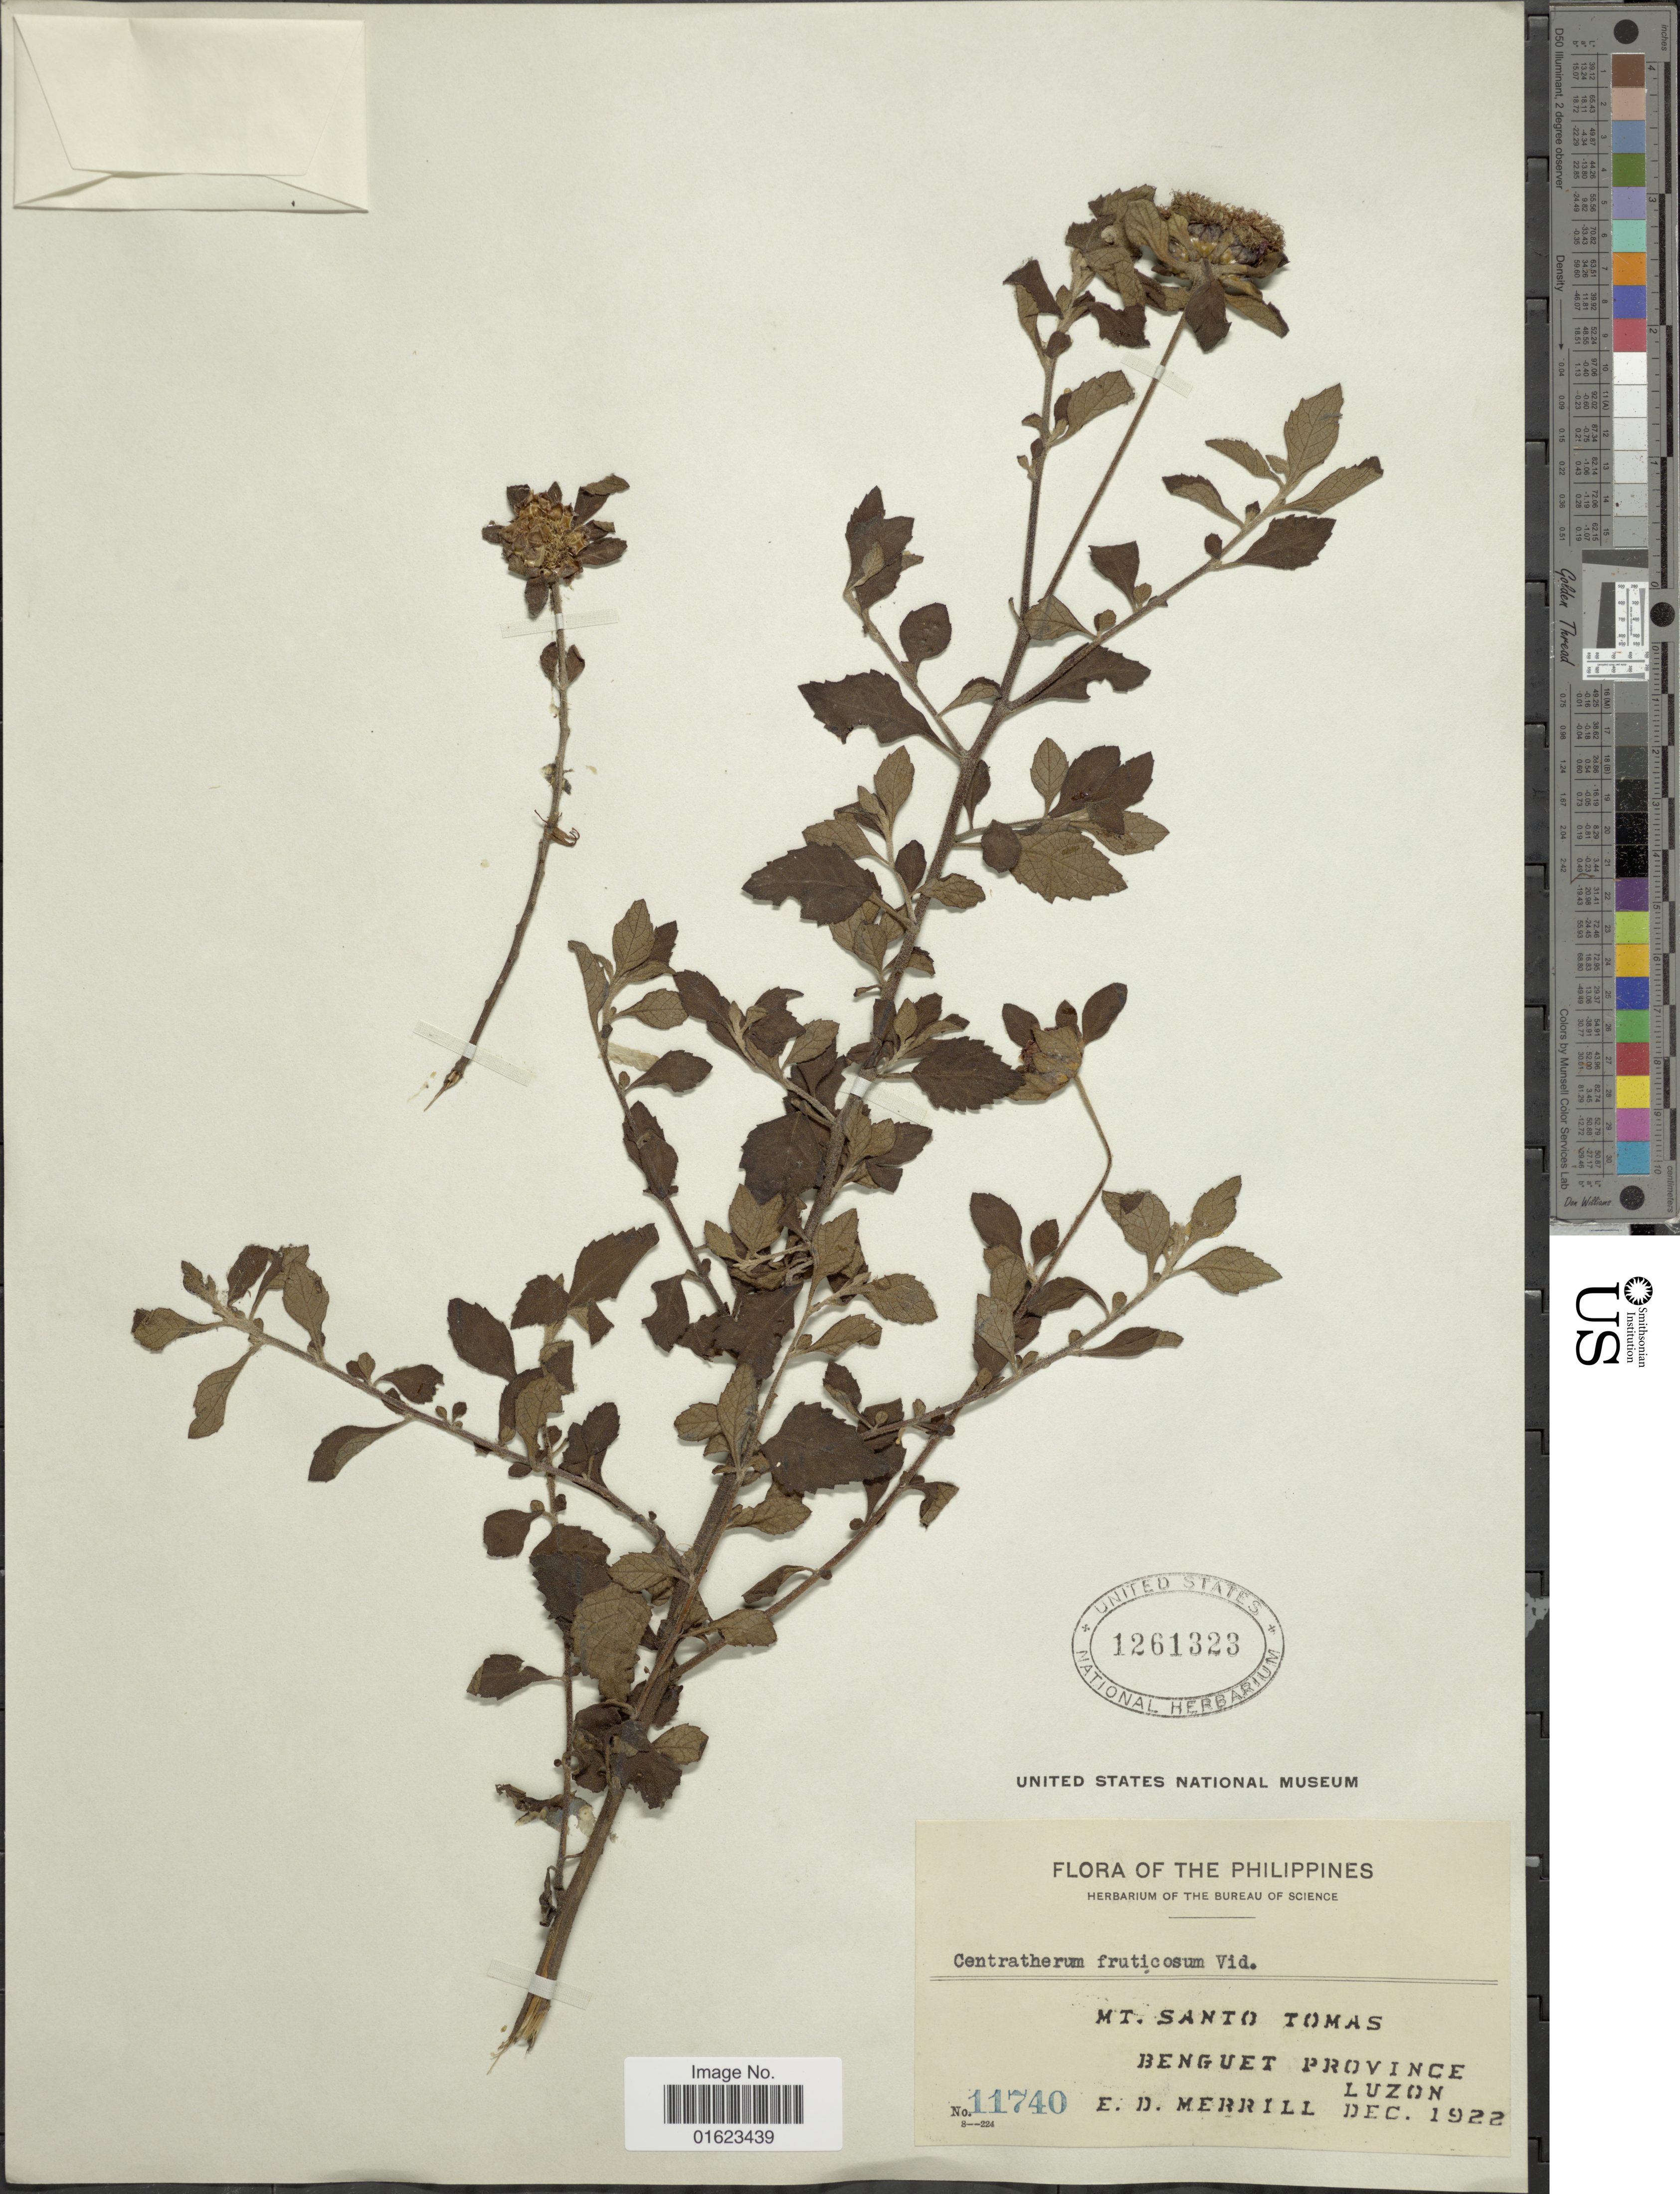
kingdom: Plantae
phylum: Tracheophyta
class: Magnoliopsida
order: Asterales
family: Asteraceae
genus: Centratherum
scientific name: Centratherum punctatum subsp. fruticosum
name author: (Elmer) K. Kirkman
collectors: E. D. Merrill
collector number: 11740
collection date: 1922-12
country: Philippines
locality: Mt. Santo Tomas. Benguet Province, Luzon.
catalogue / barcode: US 1261323